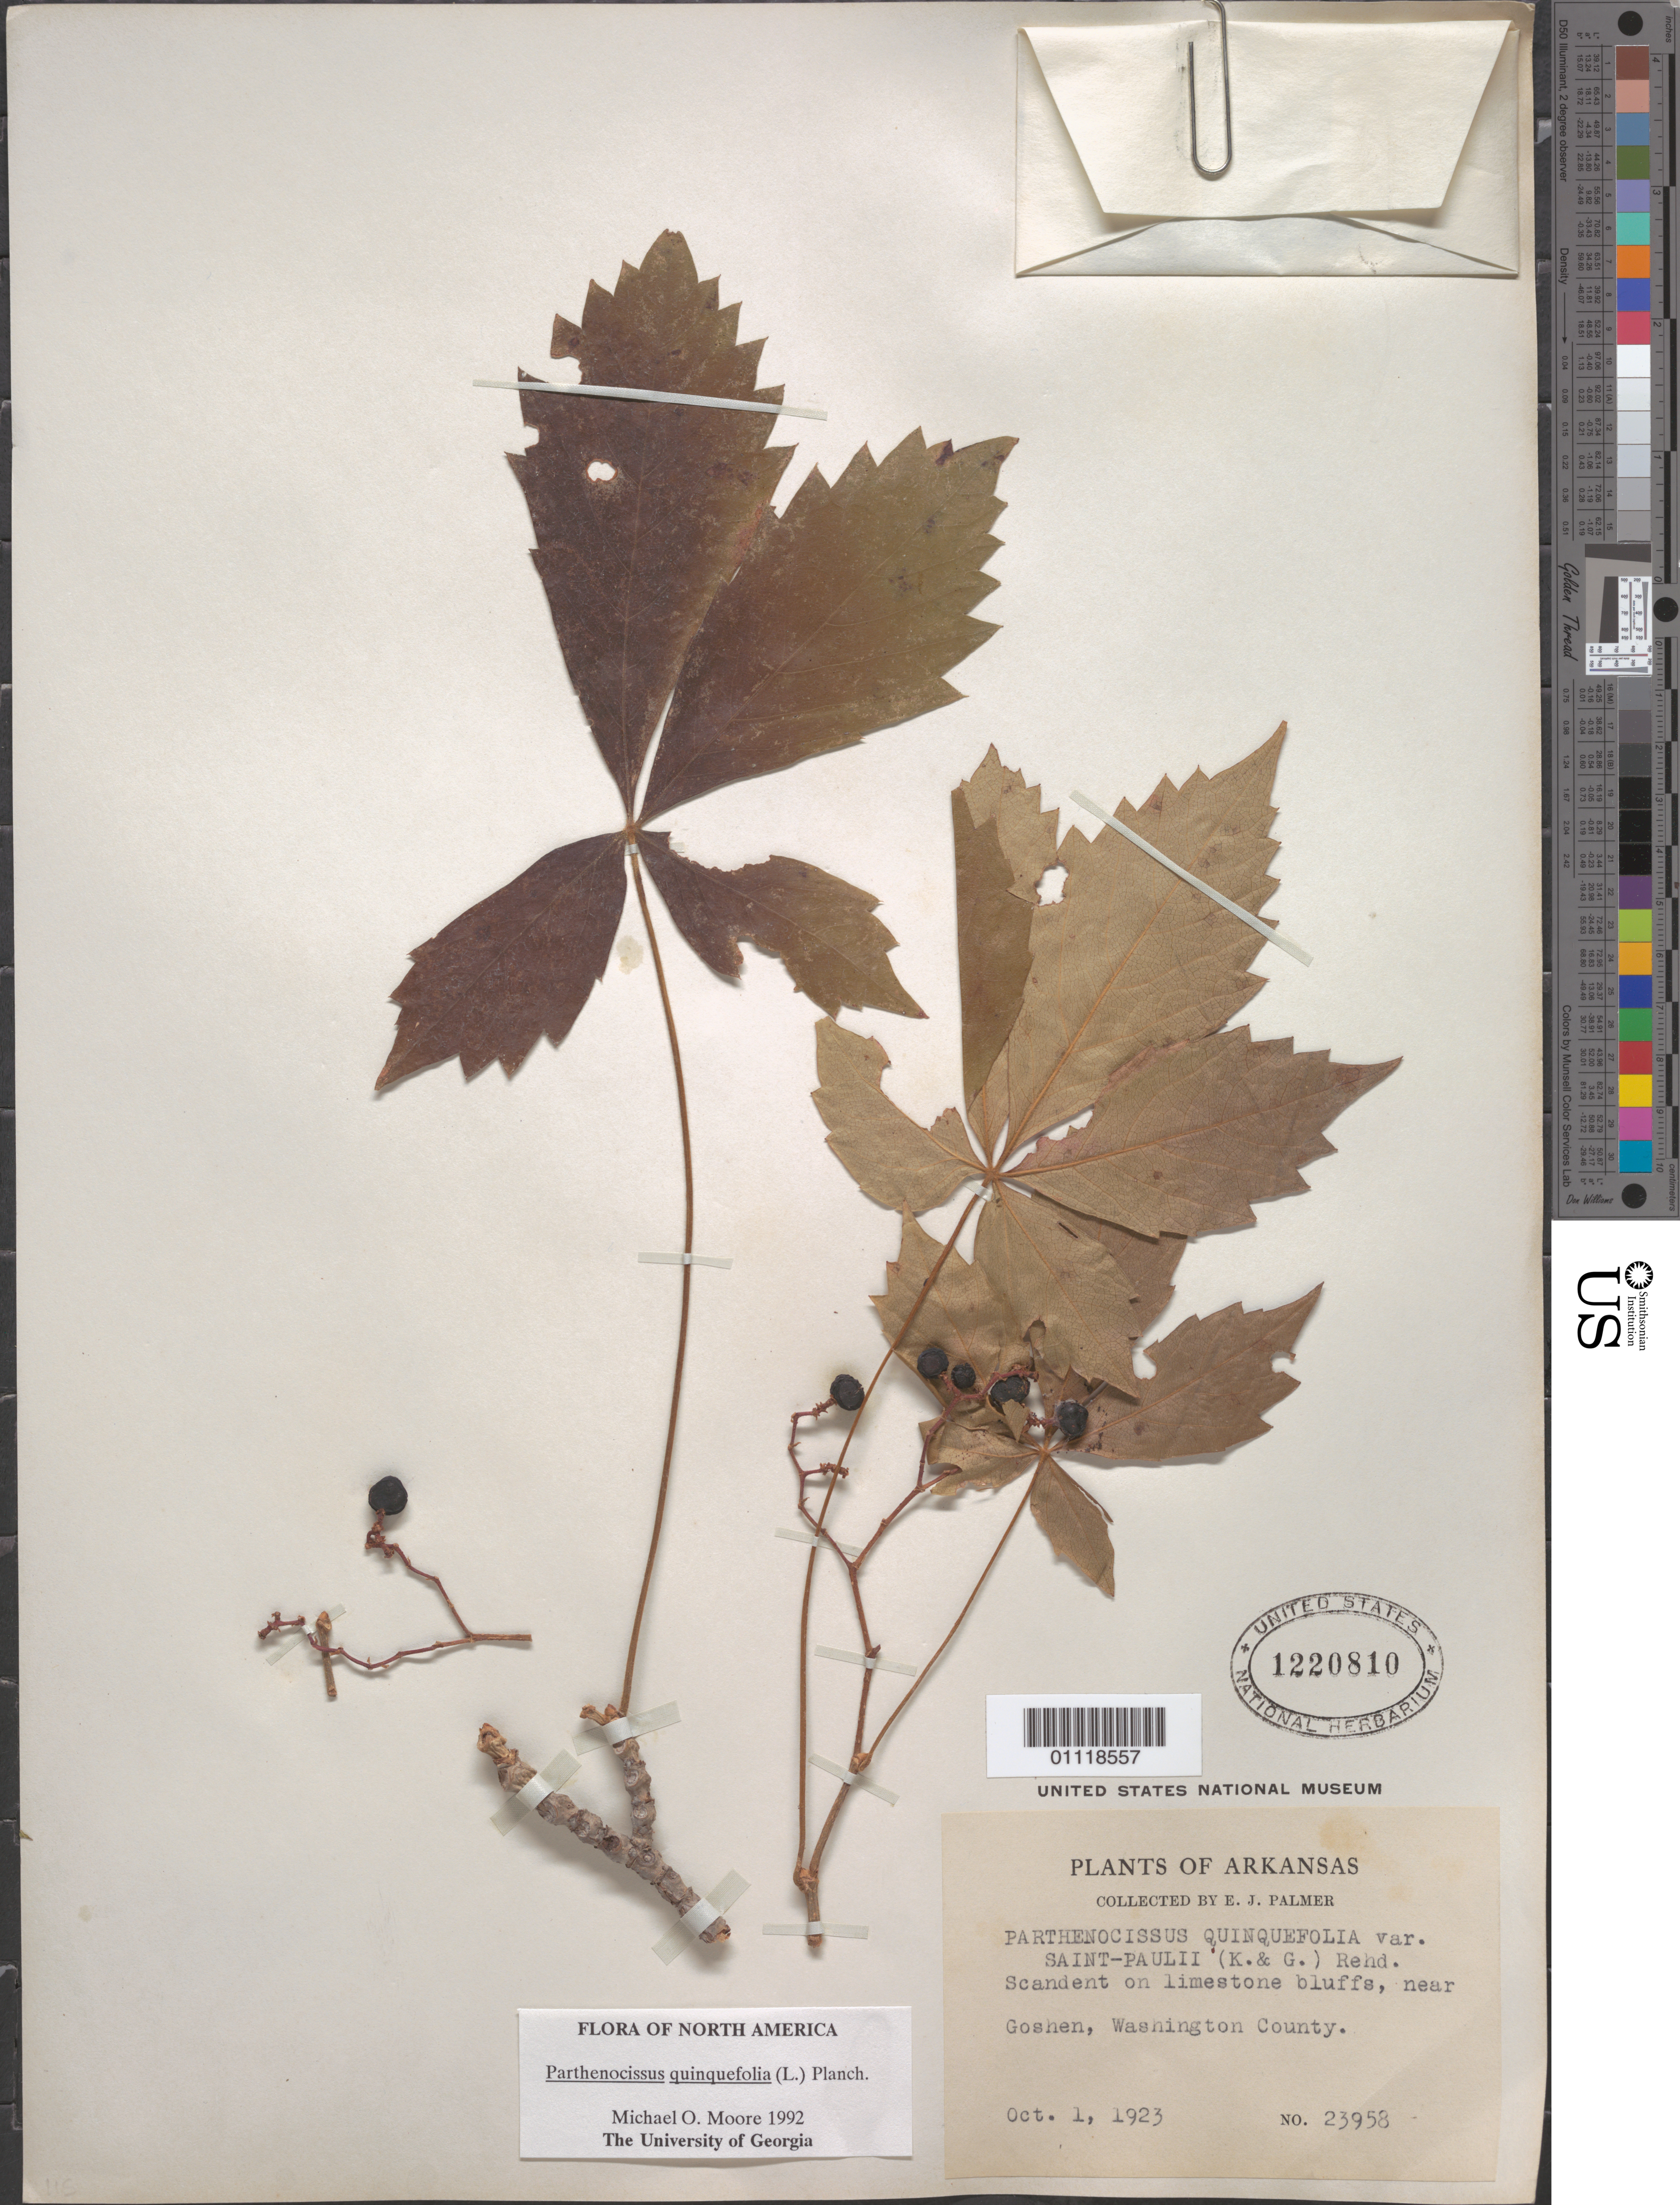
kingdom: Plantae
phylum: Tracheophyta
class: Magnoliopsida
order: Vitales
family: Vitaceae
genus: Parthenocissus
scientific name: Parthenocissus quinquefolia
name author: (L.) Planch.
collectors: E. J. Palmer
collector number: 23958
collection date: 1923-10-01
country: United States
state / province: Arkansas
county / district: Washington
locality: Goshen.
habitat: Scandent on limestone bluffs.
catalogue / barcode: US 1220810